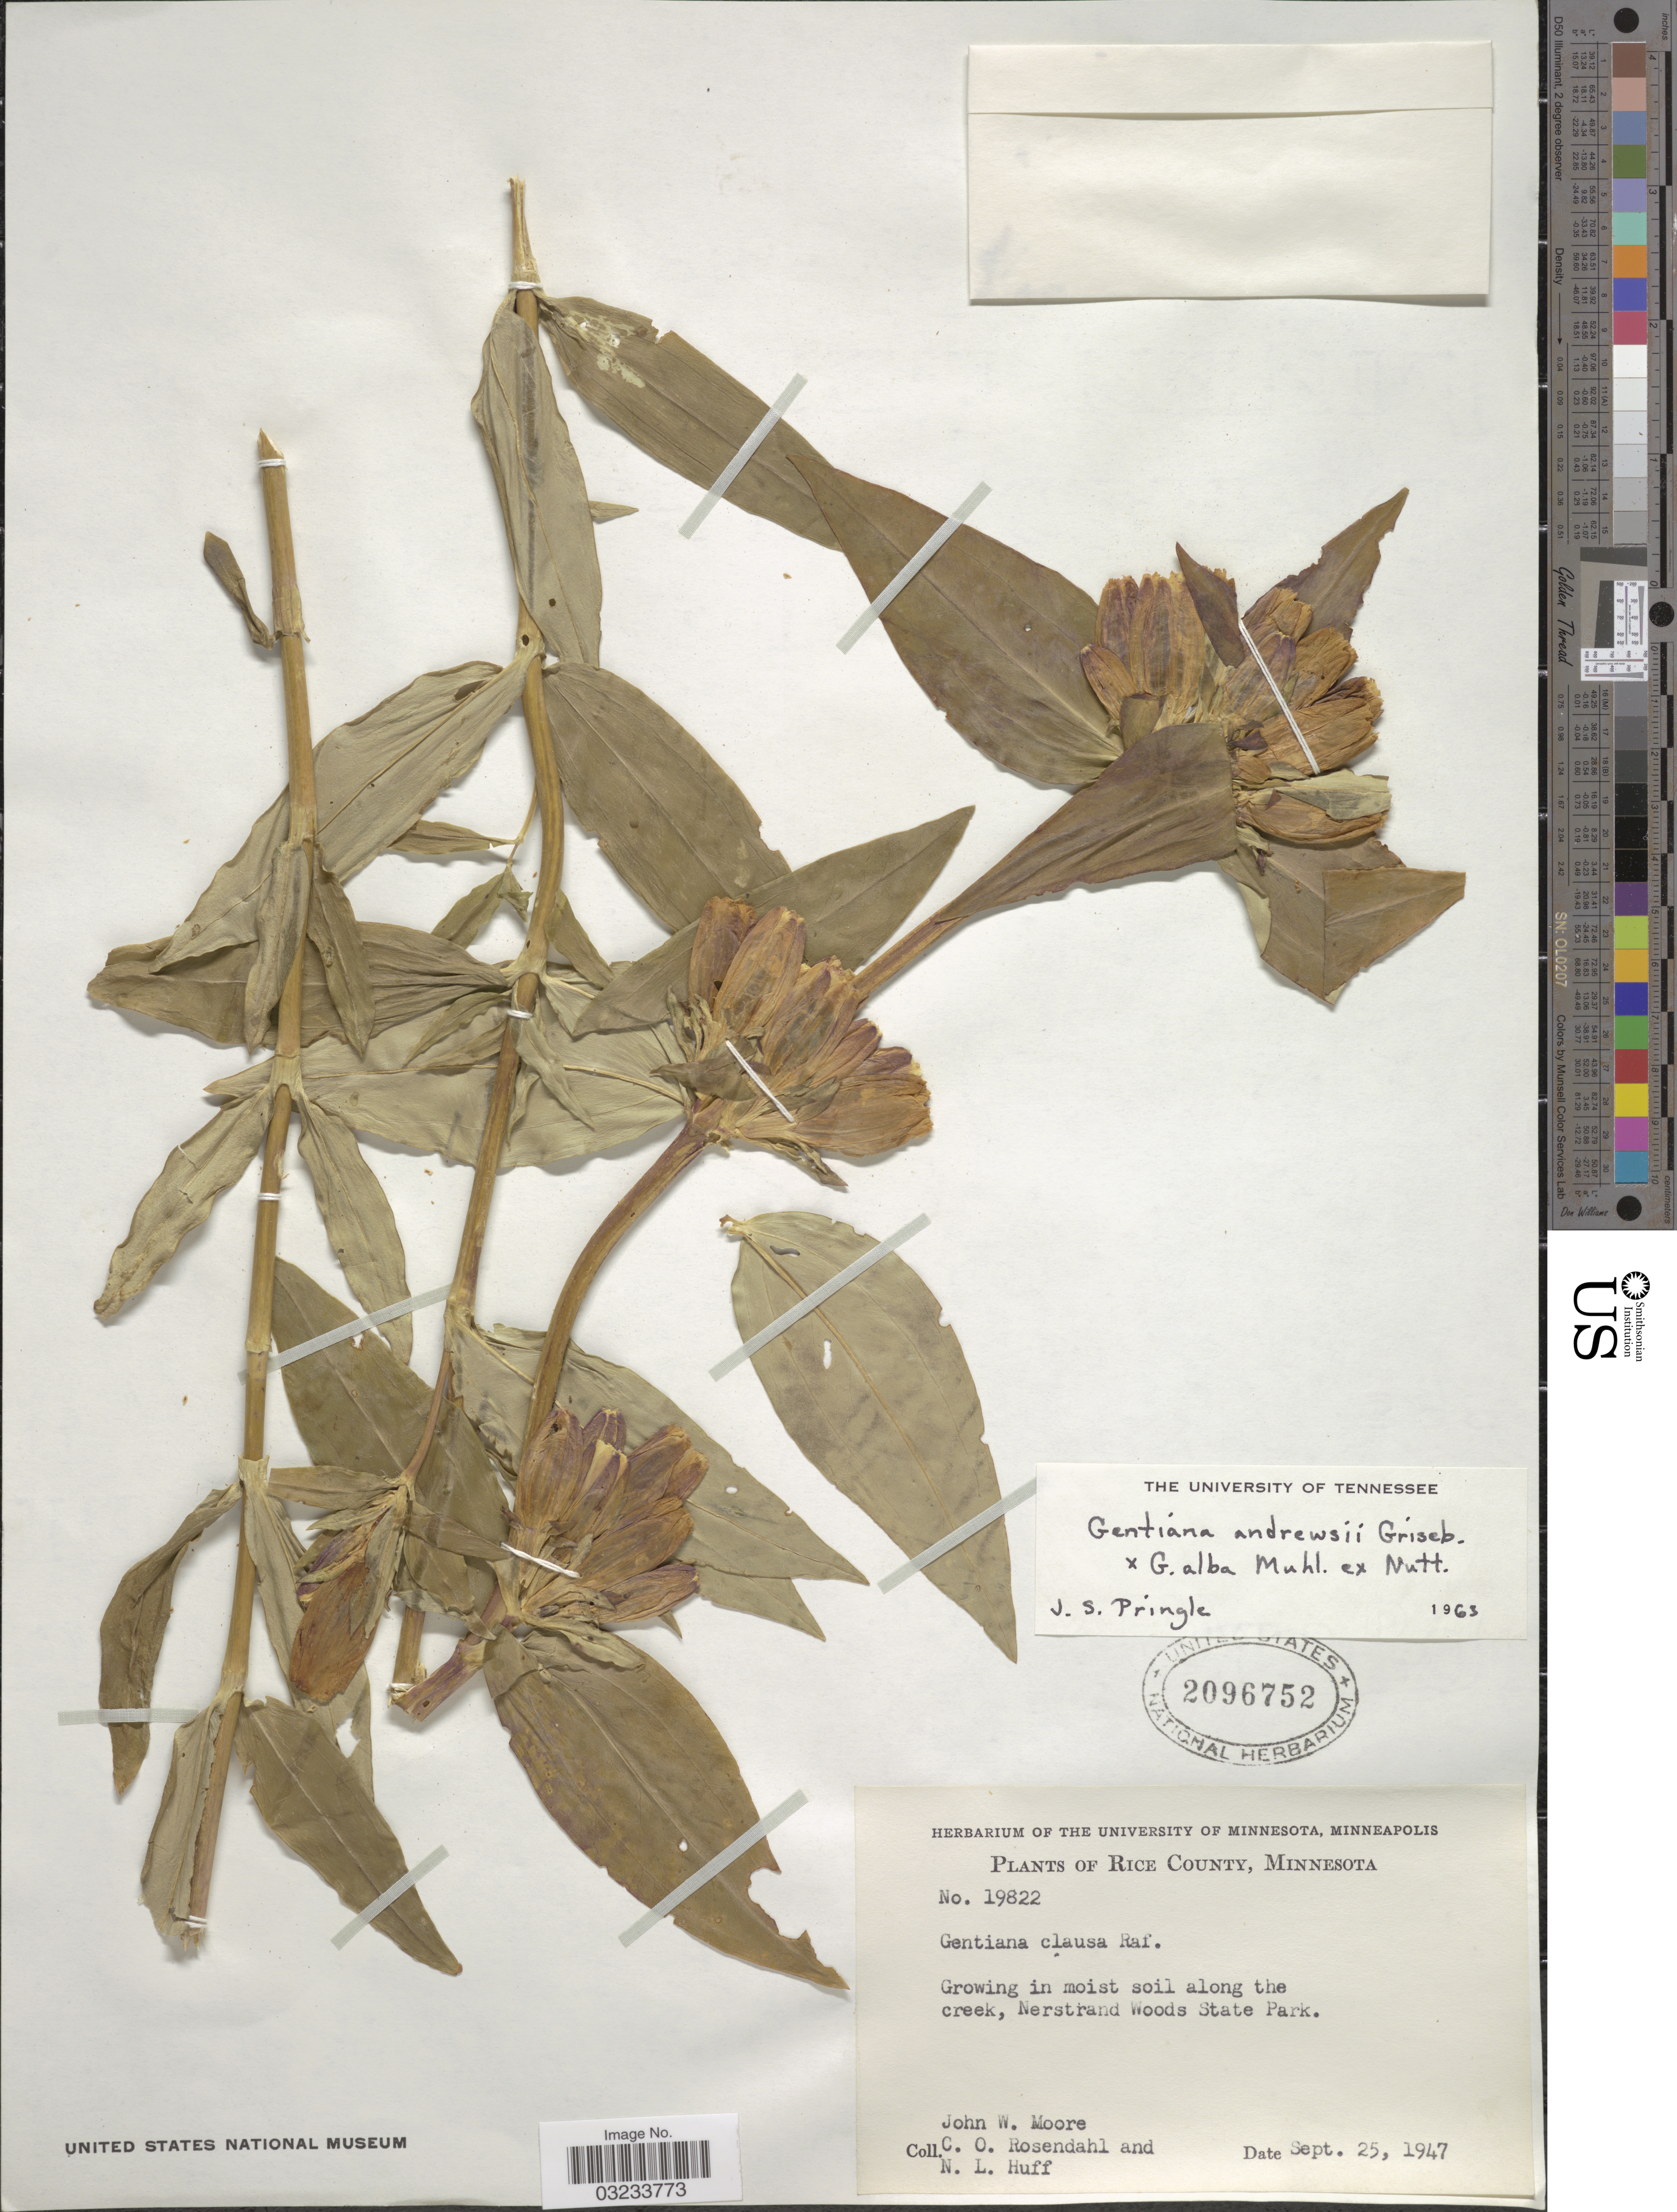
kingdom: Plantae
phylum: Tracheophyta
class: Magnoliopsida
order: Gentianales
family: Gentianaceae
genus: Gentiana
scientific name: Gentiana andrewsii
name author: Griseb.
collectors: J. Moore, C. O. Rosendahl & N. Huff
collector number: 19822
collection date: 1947-09-25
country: United States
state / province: Minnesota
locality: Rice County. Growing in moist soil along the creek, Nerstrand Woods State Park.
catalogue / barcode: US 2096752